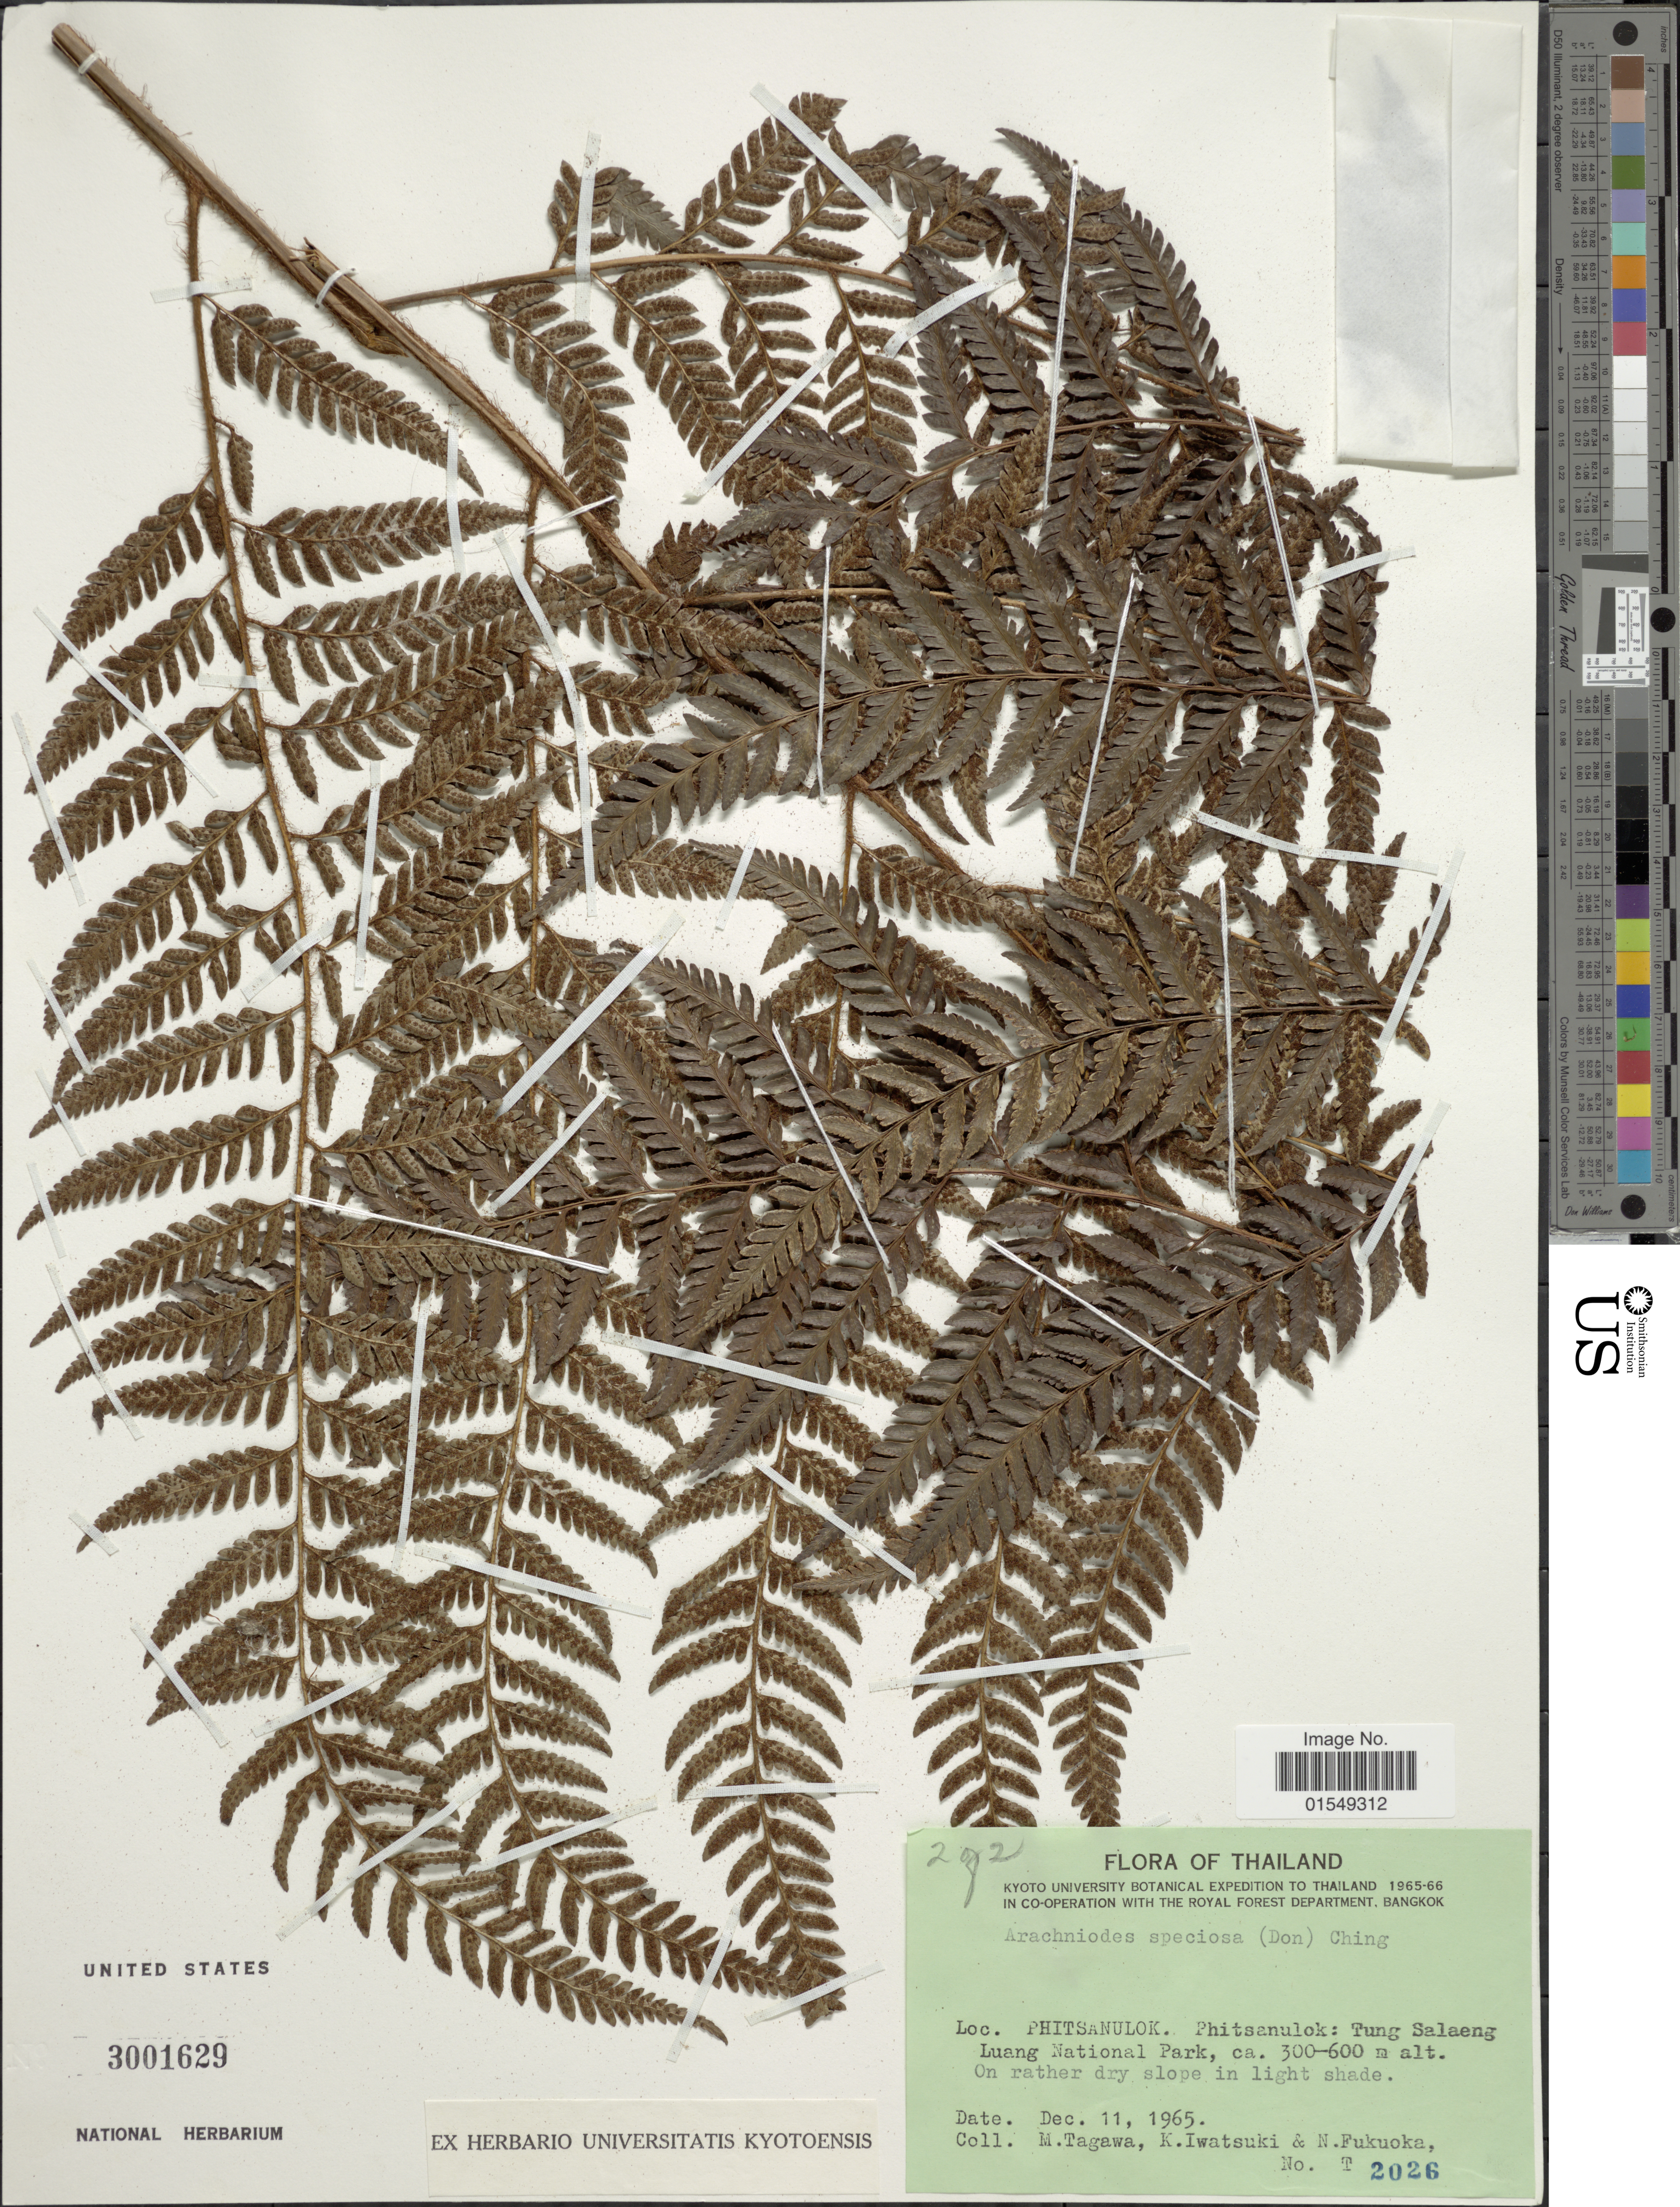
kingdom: Plantae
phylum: Tracheophyta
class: Polypodiopsida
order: Polypodiales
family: Dryopteridaceae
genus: Arachniodes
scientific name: Arachniodes speciosa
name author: (D. Don) Ching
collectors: M. Tagawa, K. Iwatsuki & N. Fukuoka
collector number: T2026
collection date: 1965-12-11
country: Thailand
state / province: Phitsanulok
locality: Phitsanulok: Tung Salaeng Luang National Park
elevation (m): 300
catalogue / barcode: US 3001629